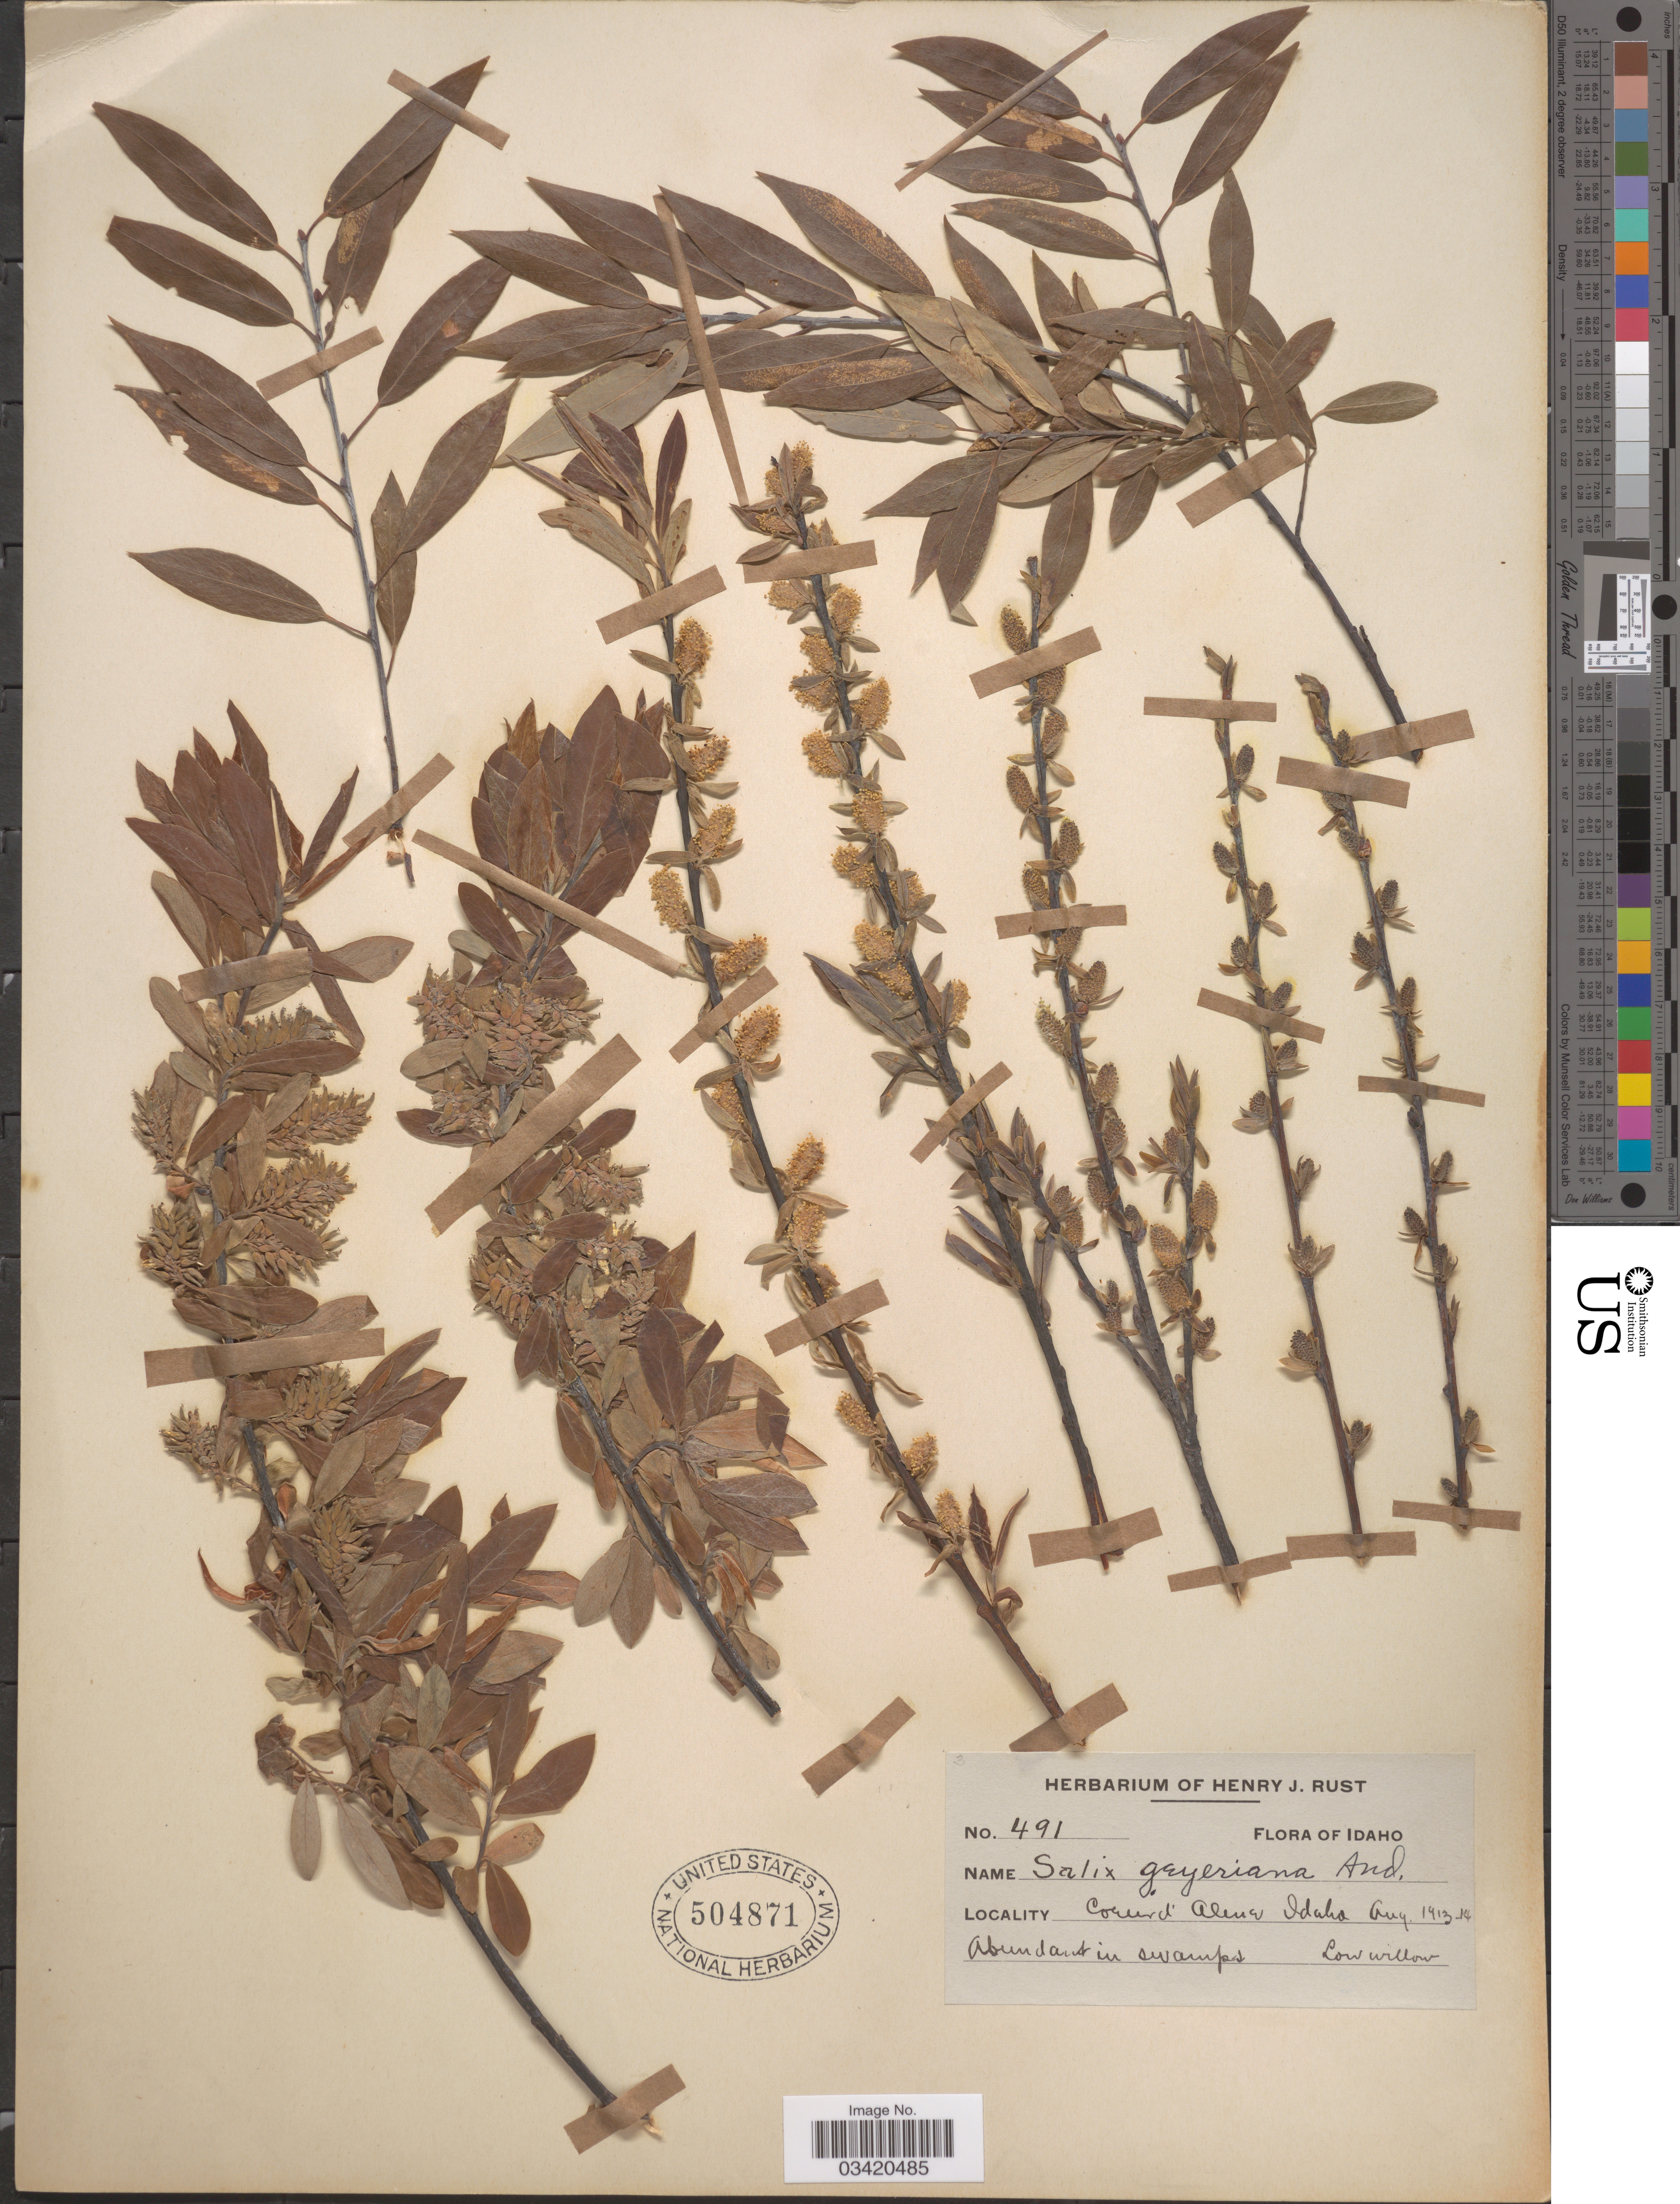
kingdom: Plantae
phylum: Tracheophyta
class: Magnoliopsida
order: Malpighiales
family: Salicaceae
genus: Salix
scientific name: Salix geyeriana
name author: Andersson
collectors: ex herb. Henry J. Rust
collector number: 491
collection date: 1913-08/1914-08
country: United States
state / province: Idaho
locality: Coeur d'Alene.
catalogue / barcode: US 504871